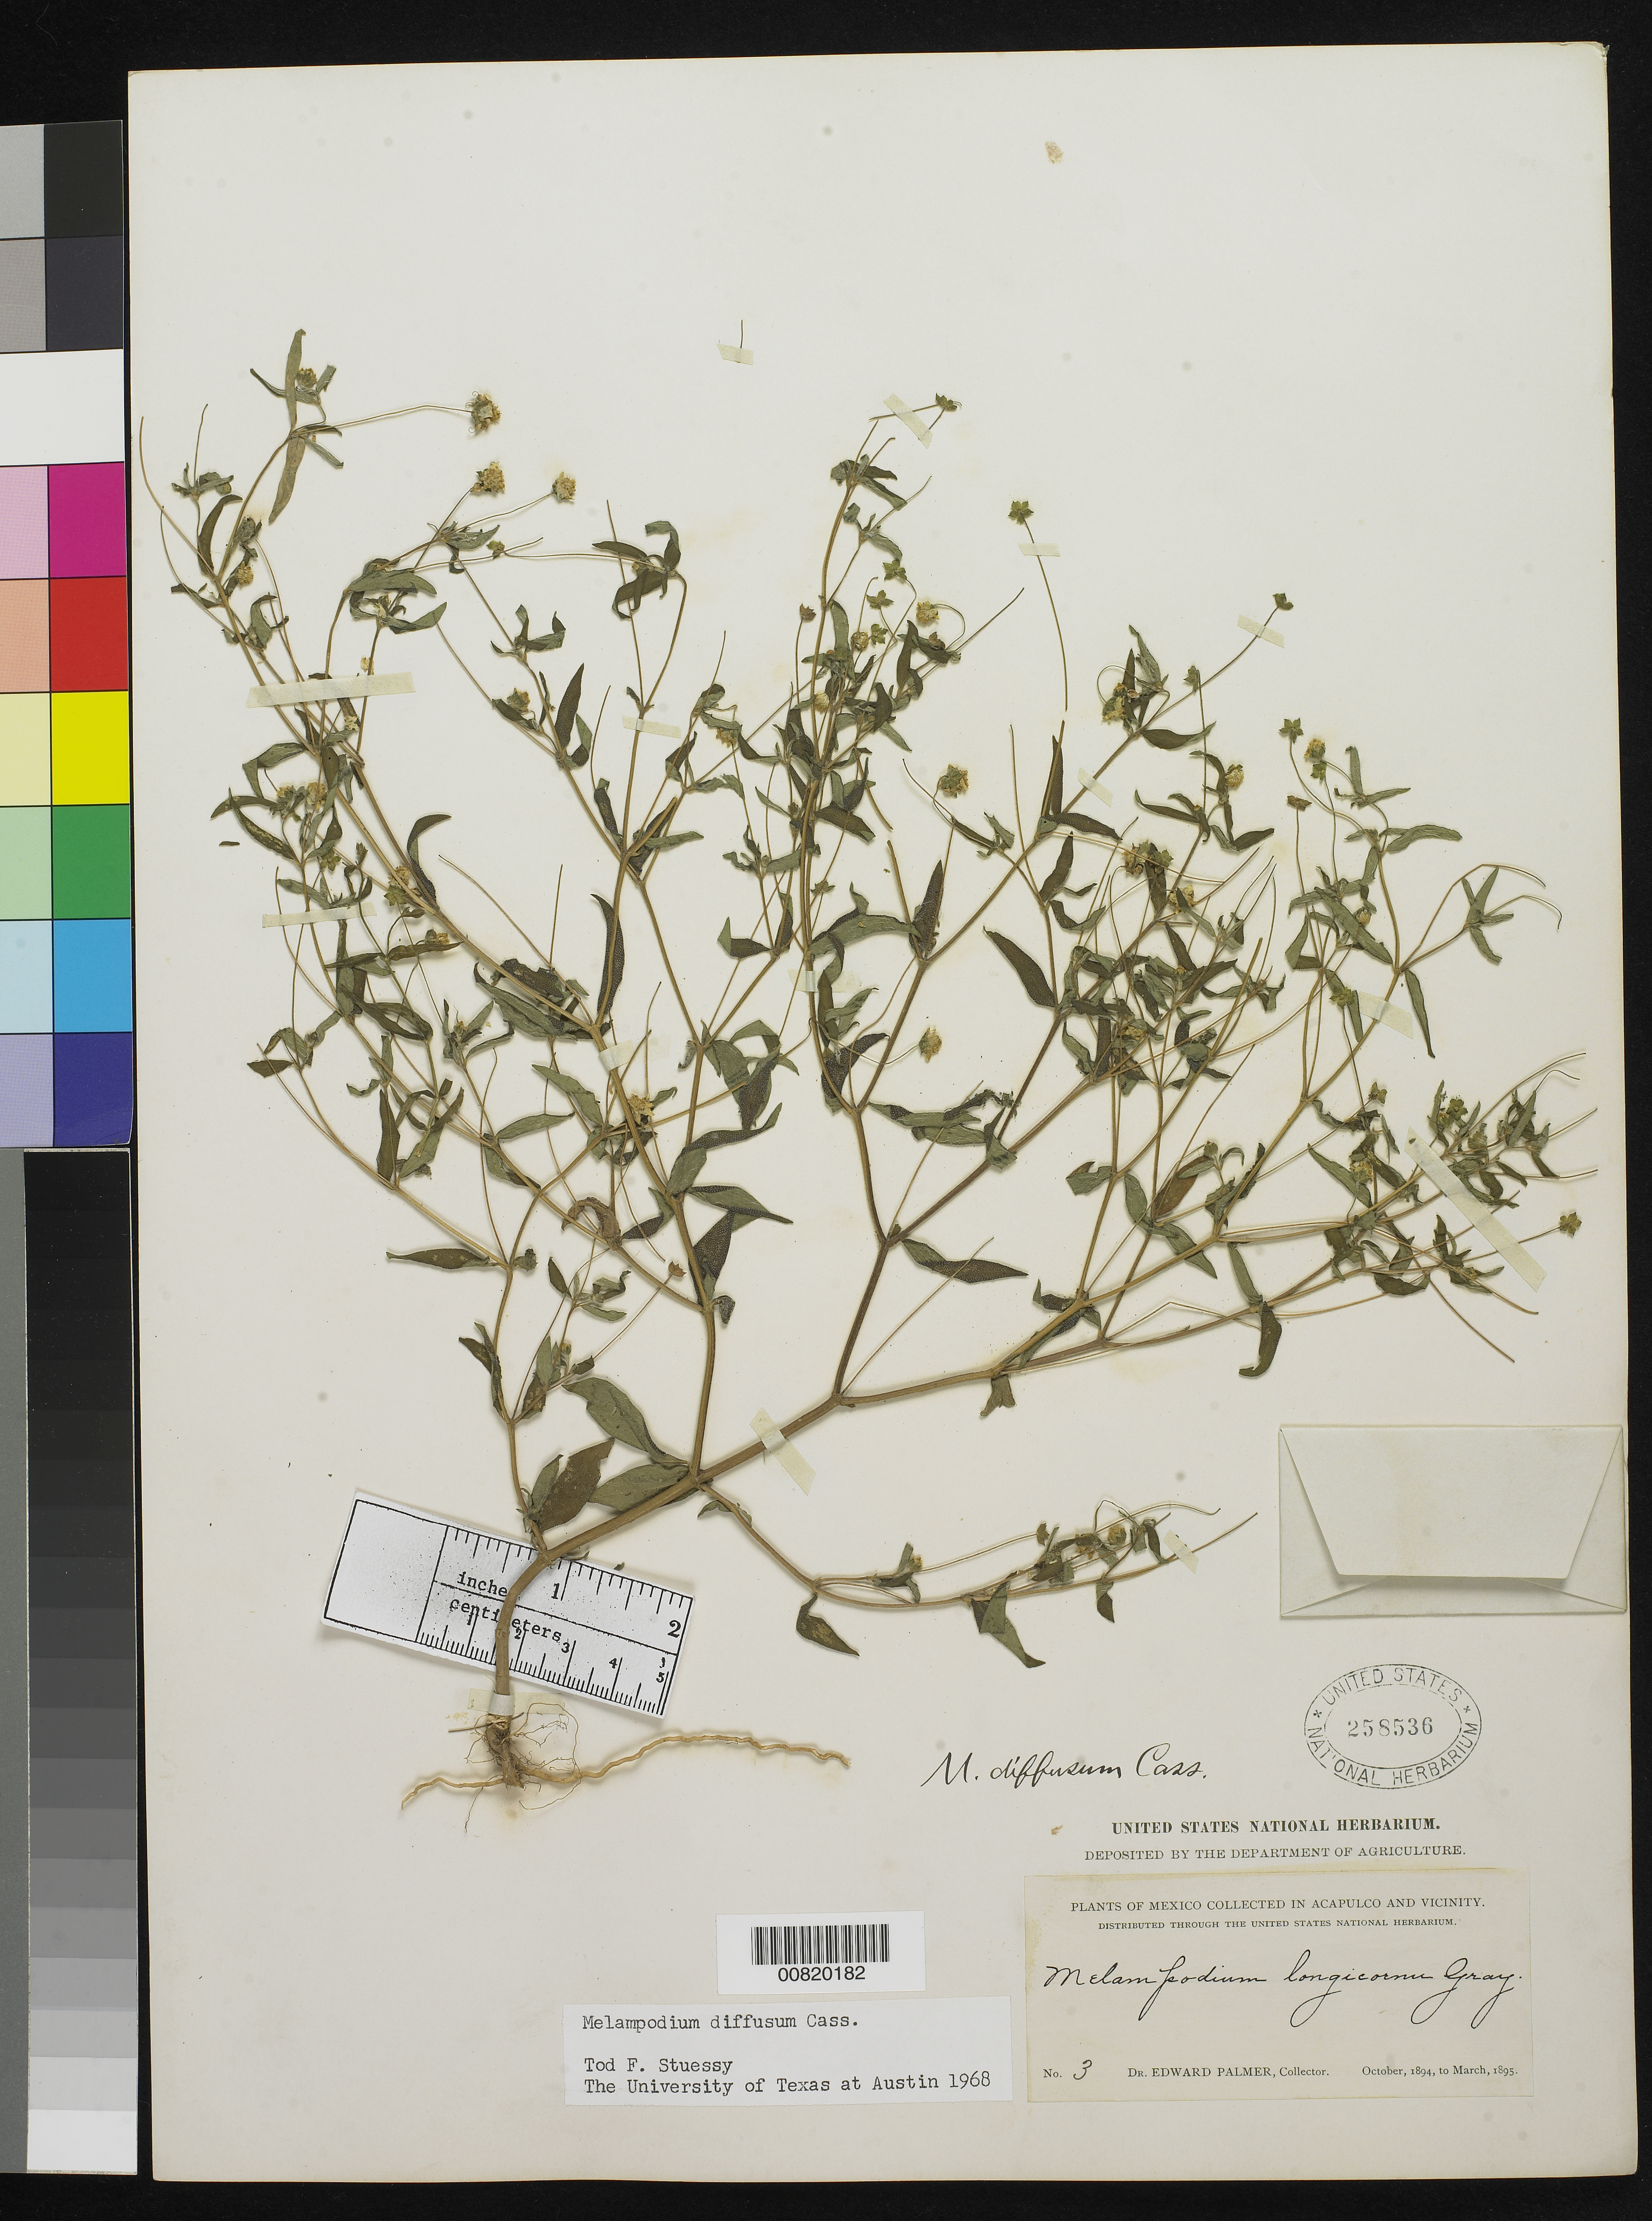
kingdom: Plantae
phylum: Tracheophyta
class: Magnoliopsida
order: Asterales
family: Asteraceae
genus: Melampodium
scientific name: Melampodium diffusum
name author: Cass.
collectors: E. Palmer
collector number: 3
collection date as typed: Oct 1894 to -- Mar 1895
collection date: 1894-10/1895-03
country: Mexico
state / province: Guerrero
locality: Acapulco, Guerrero and vicinity.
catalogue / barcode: US 258536